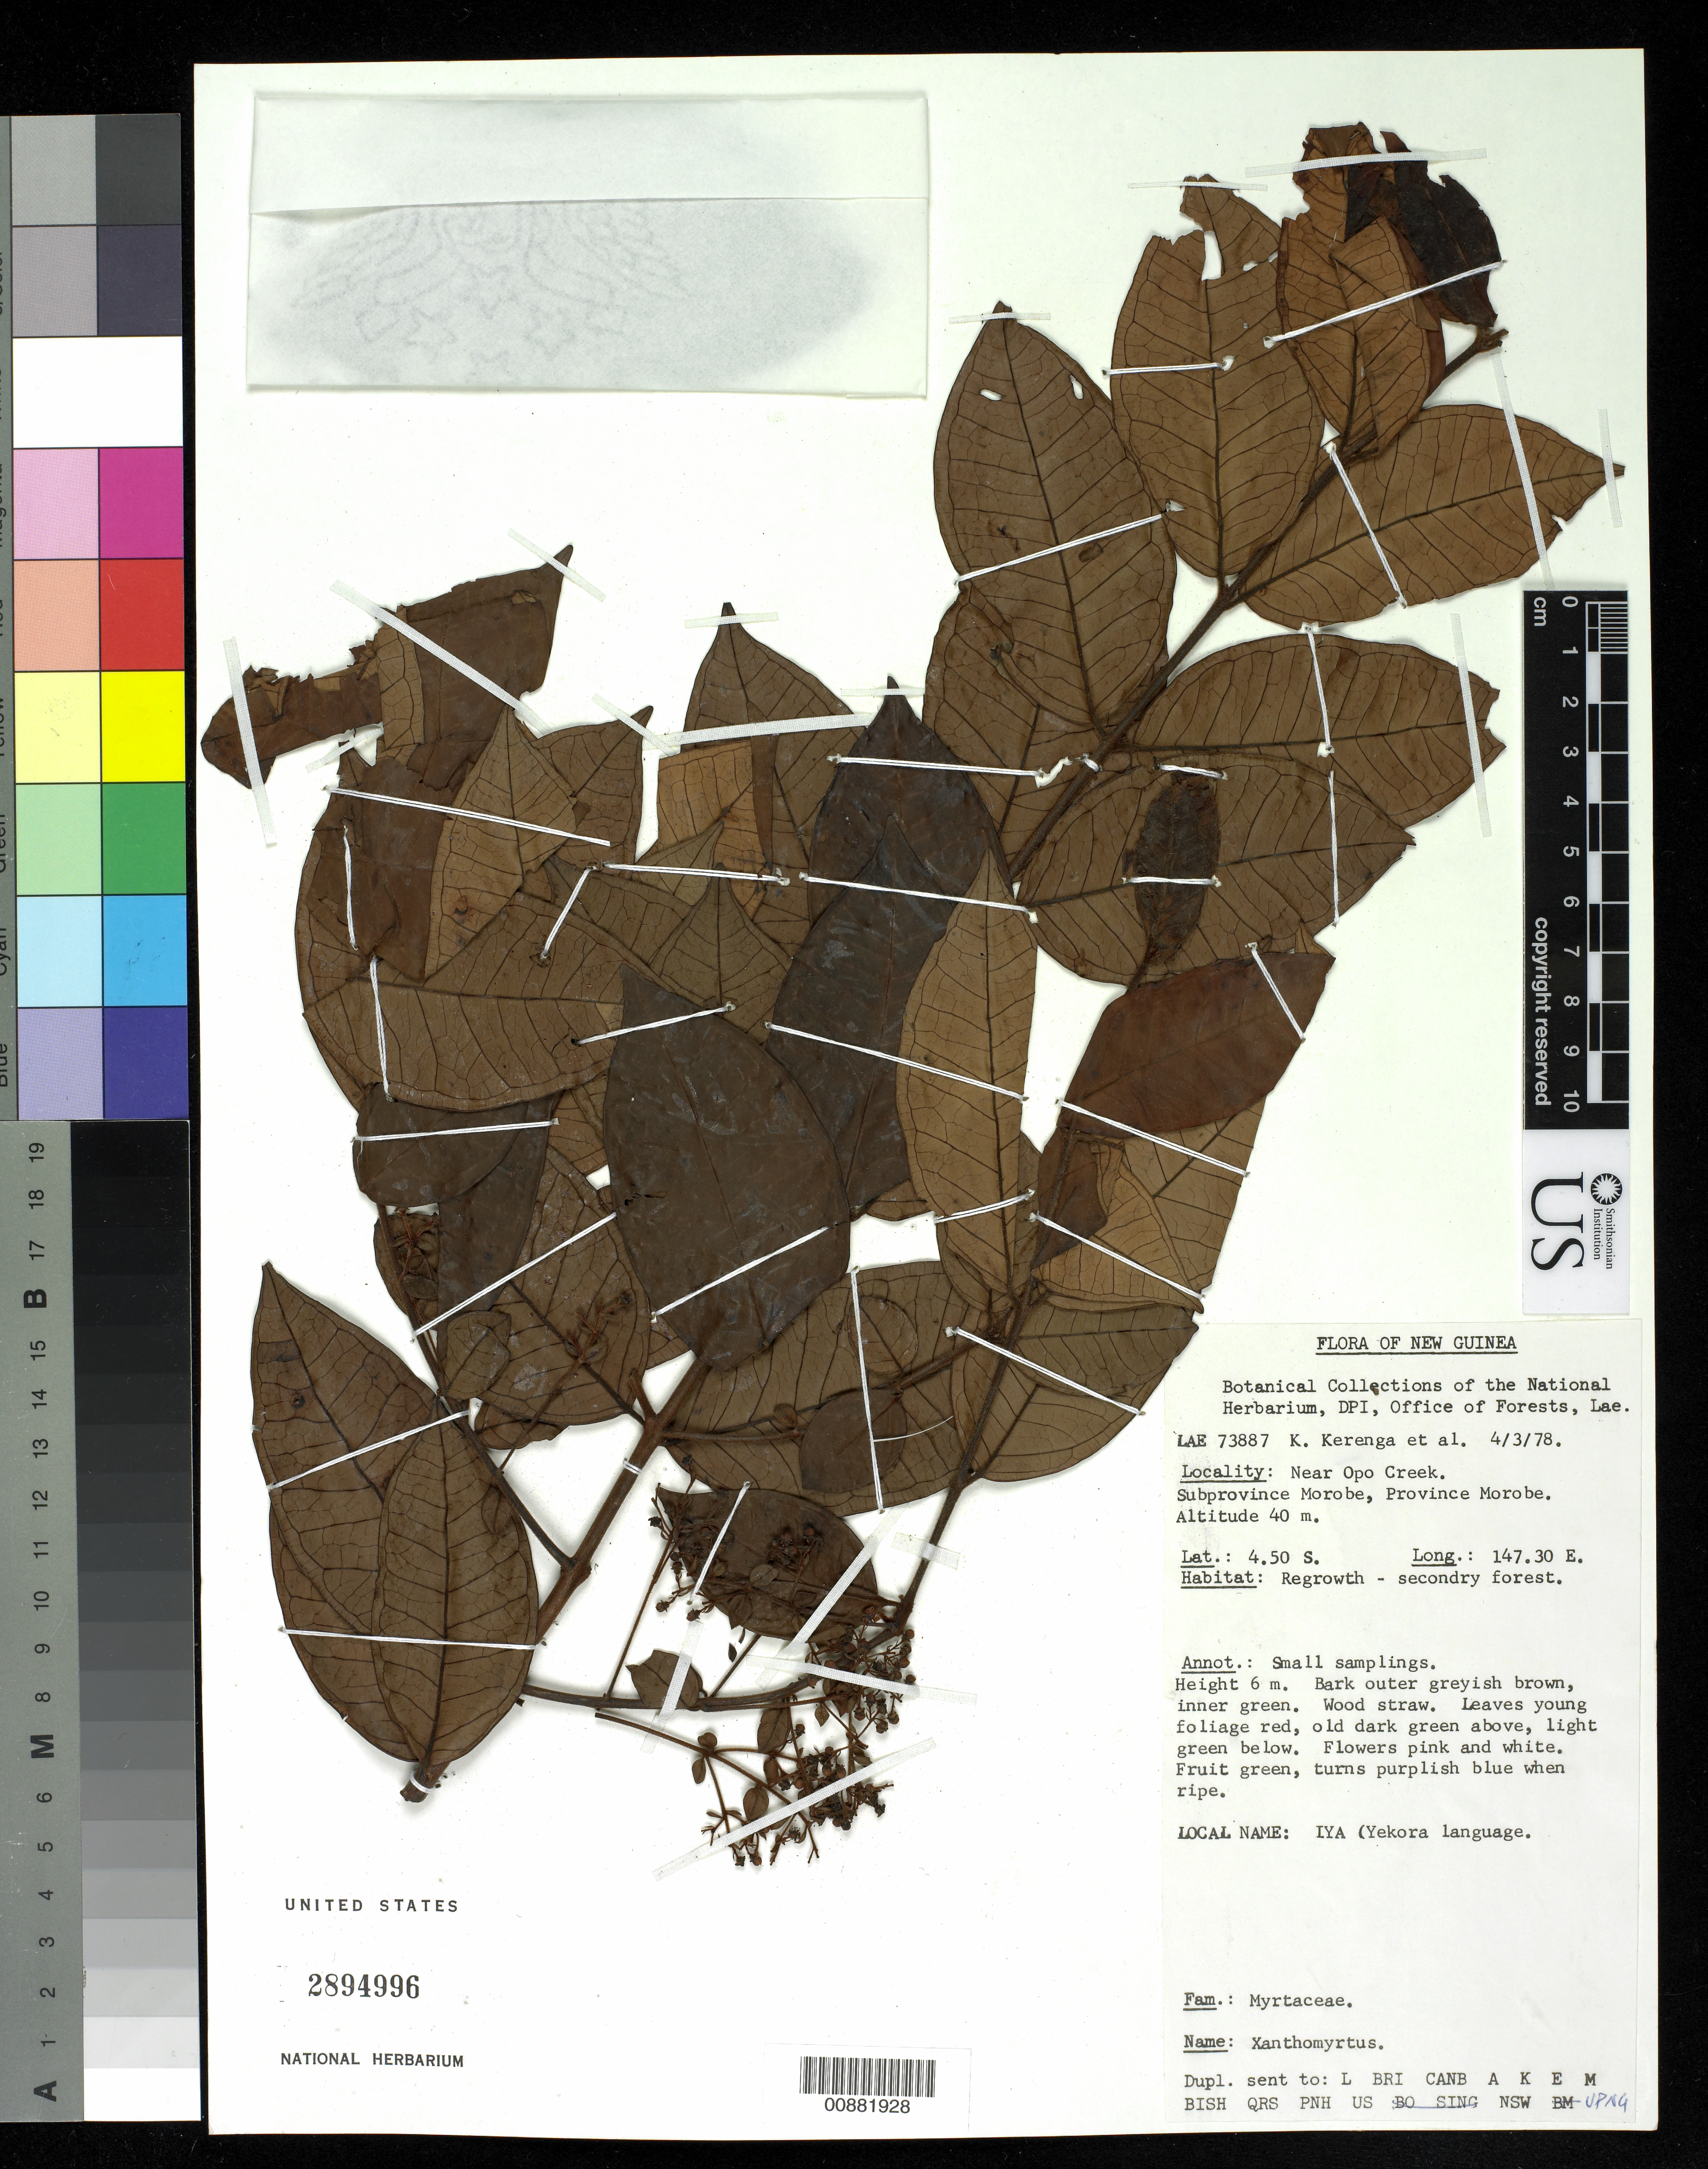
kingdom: Plantae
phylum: Tracheophyta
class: Magnoliopsida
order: Myrtales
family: Myrtaceae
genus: Decaspermum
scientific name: Decaspermum neurophyllum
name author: K. Schum. & Lauterb.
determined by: James, S. A.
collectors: K. Kerenga & et al.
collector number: LAE 73887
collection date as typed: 04 Mar 1978 or 03 Apr 1978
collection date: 1978-03-04 or 1978-04-03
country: Papua New Guinea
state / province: Morobe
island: New Guinea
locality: Near Opo Creek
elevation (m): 40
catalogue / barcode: US 2894996